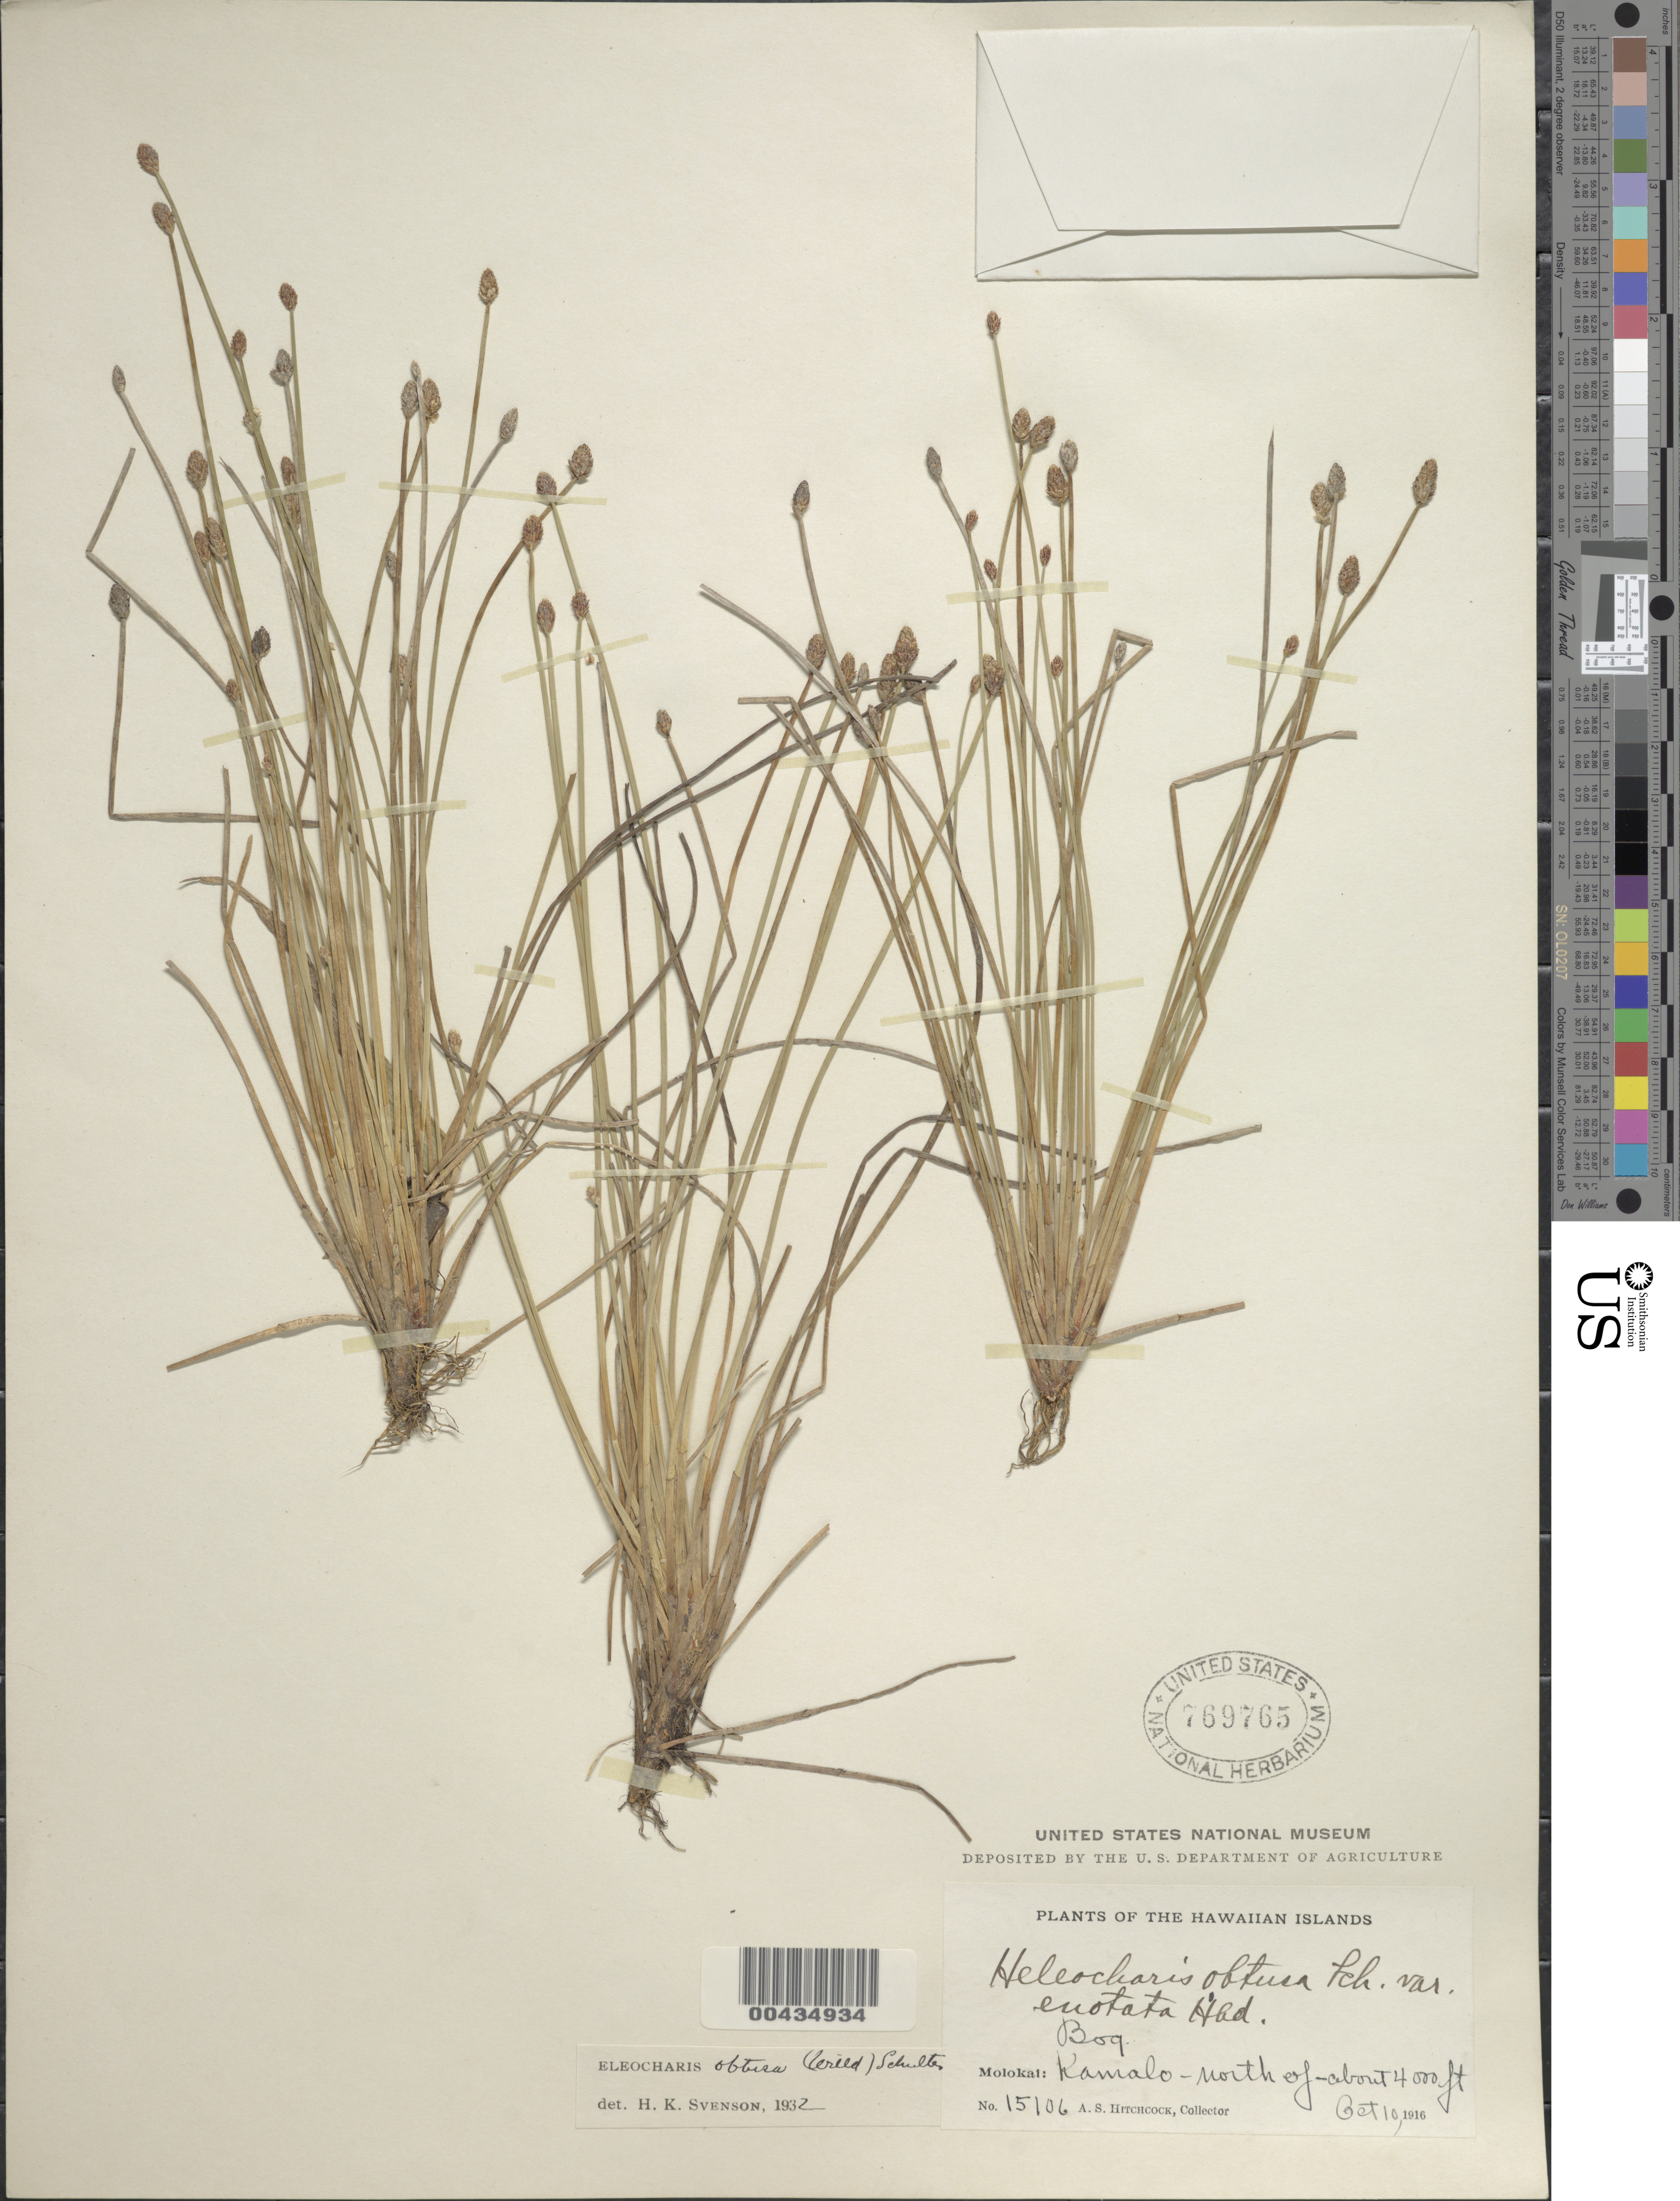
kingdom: Plantae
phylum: Tracheophyta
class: Liliopsida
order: Poales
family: Cyperaceae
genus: Eleocharis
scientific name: Eleocharis obtusa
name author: (Willd.) Schult.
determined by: Svenson, Henry K.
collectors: A. S. Hitchcock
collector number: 15106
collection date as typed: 10 Oct 1916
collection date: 1916-10-10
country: United States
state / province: Hawaii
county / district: Maui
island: Moloka'i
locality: Kamalo - north of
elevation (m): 1219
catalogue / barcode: US 769765